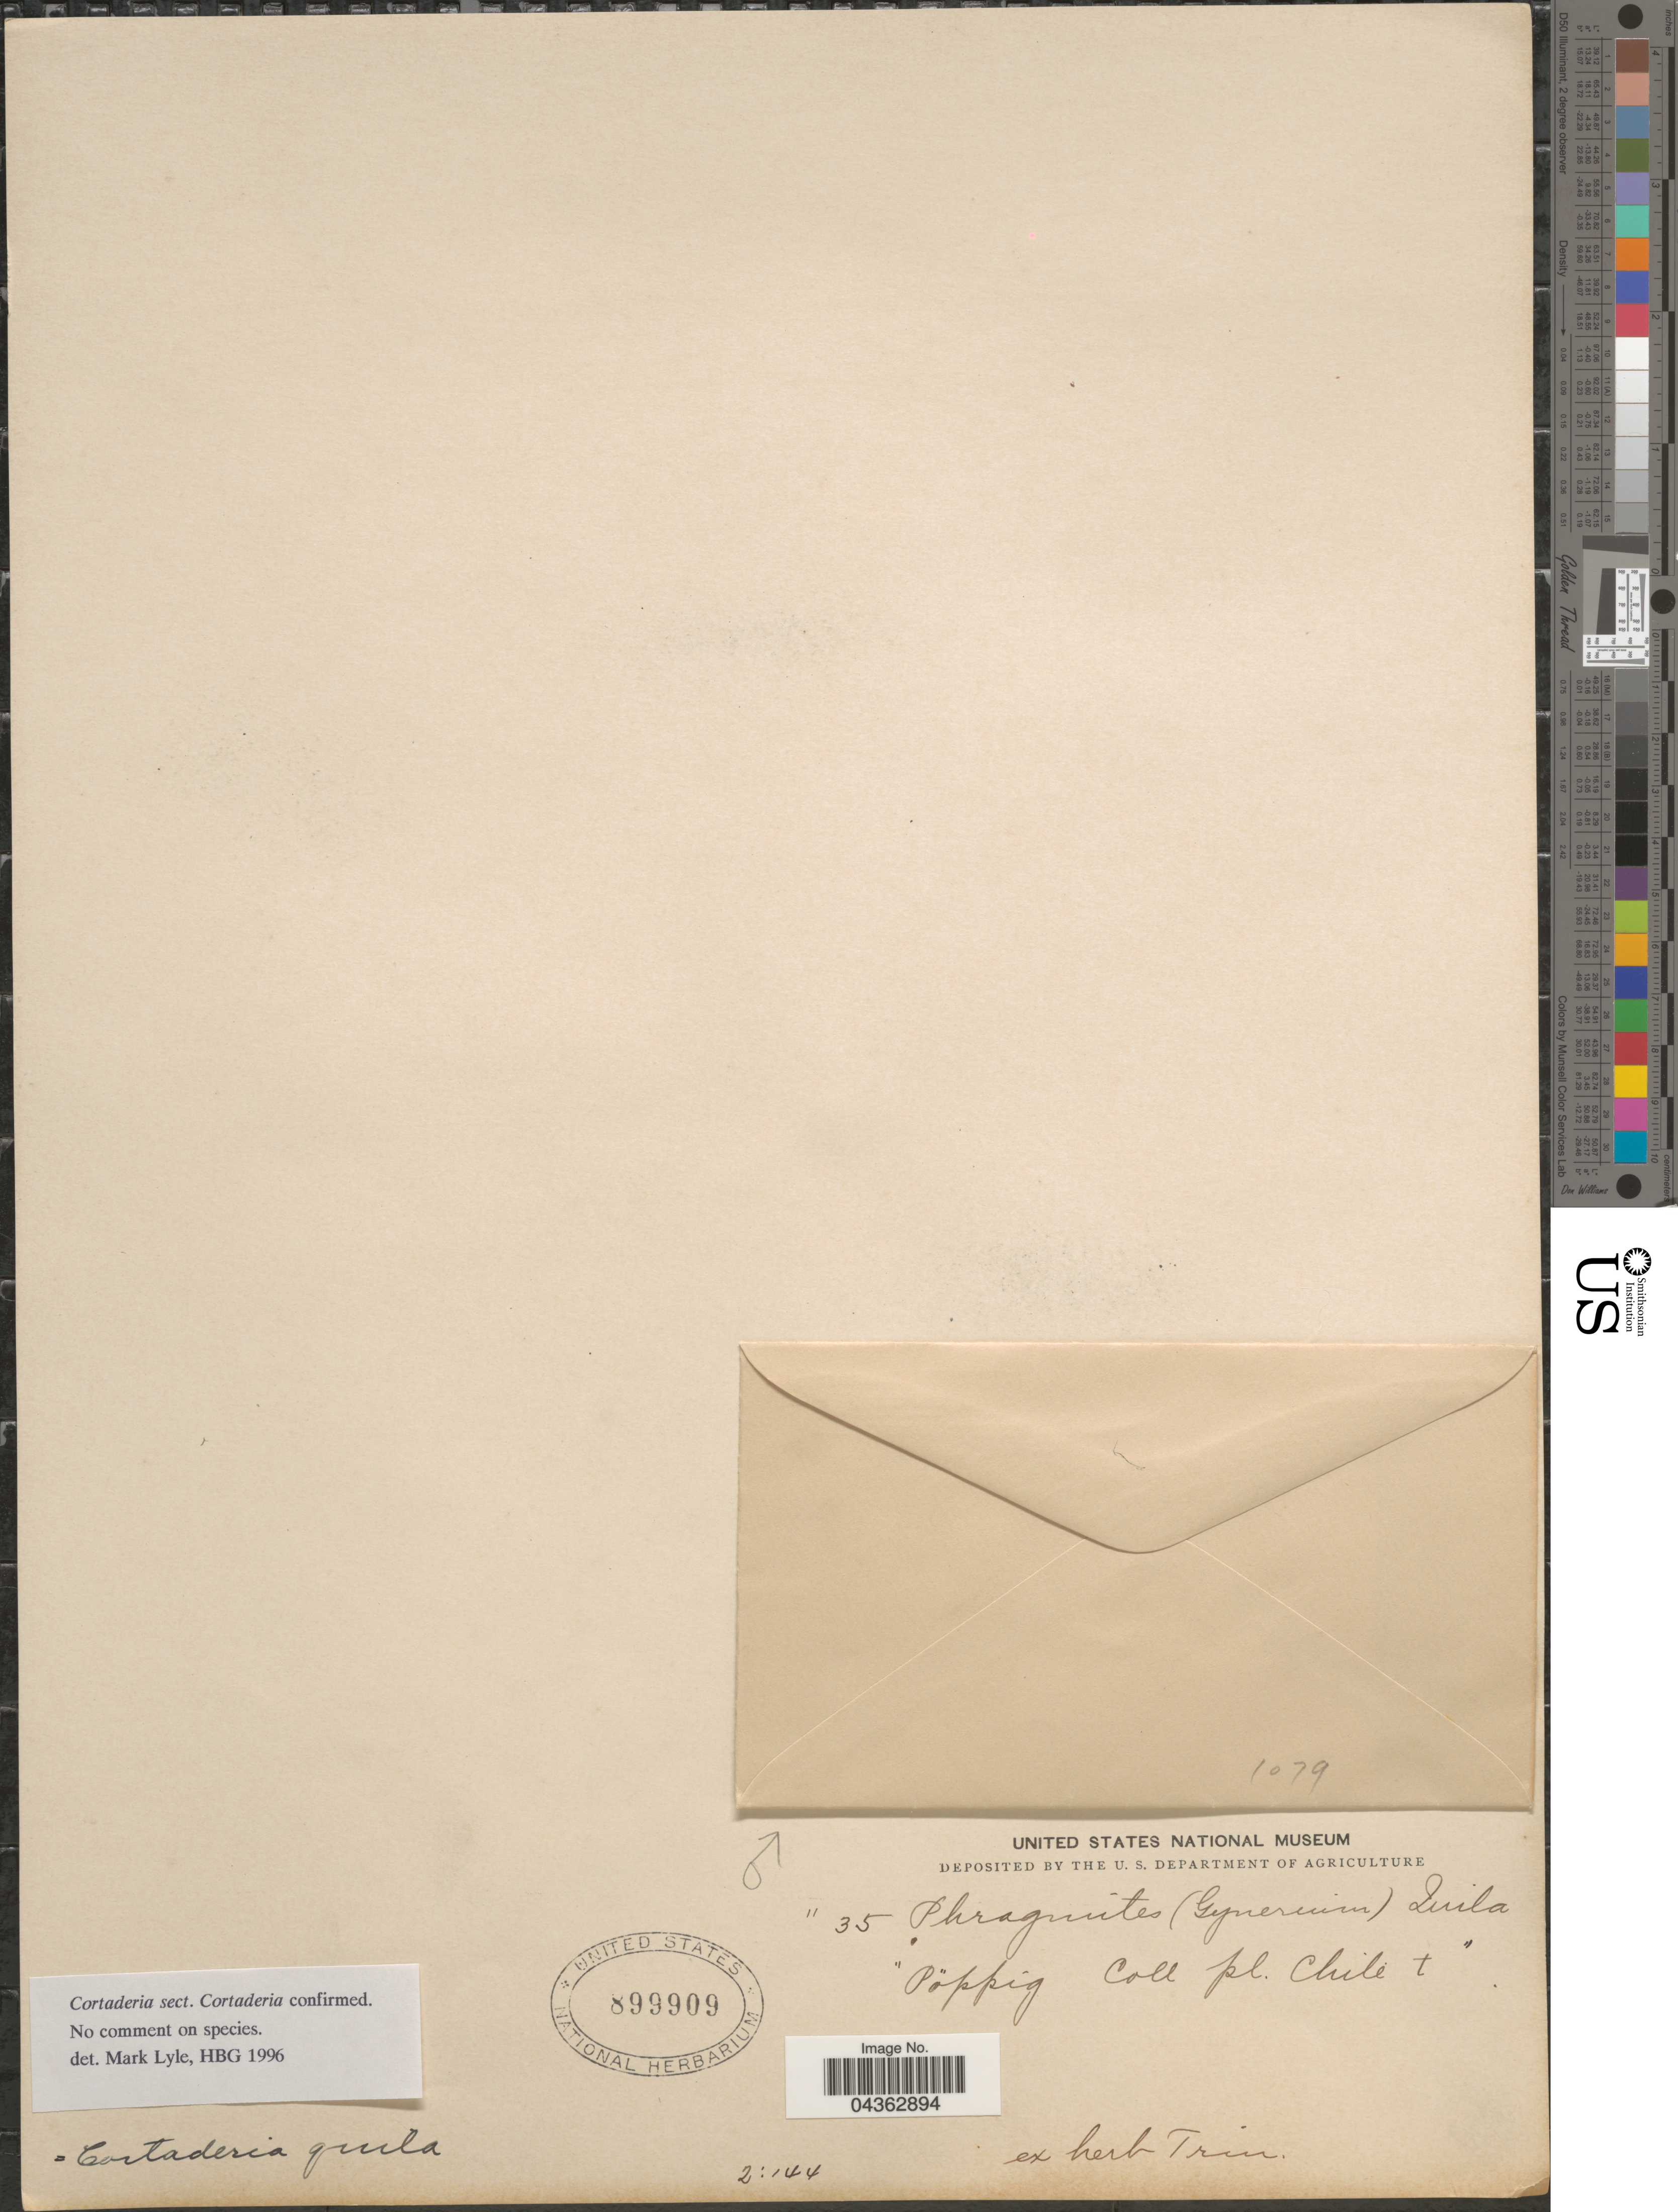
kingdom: Plantae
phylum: Tracheophyta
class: Liliopsida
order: Poales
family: Poaceae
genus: Cortaderia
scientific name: Cortaderia speciosa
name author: (Nees) Stapf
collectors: -. Poppig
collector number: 35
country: Chile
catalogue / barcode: US 899909